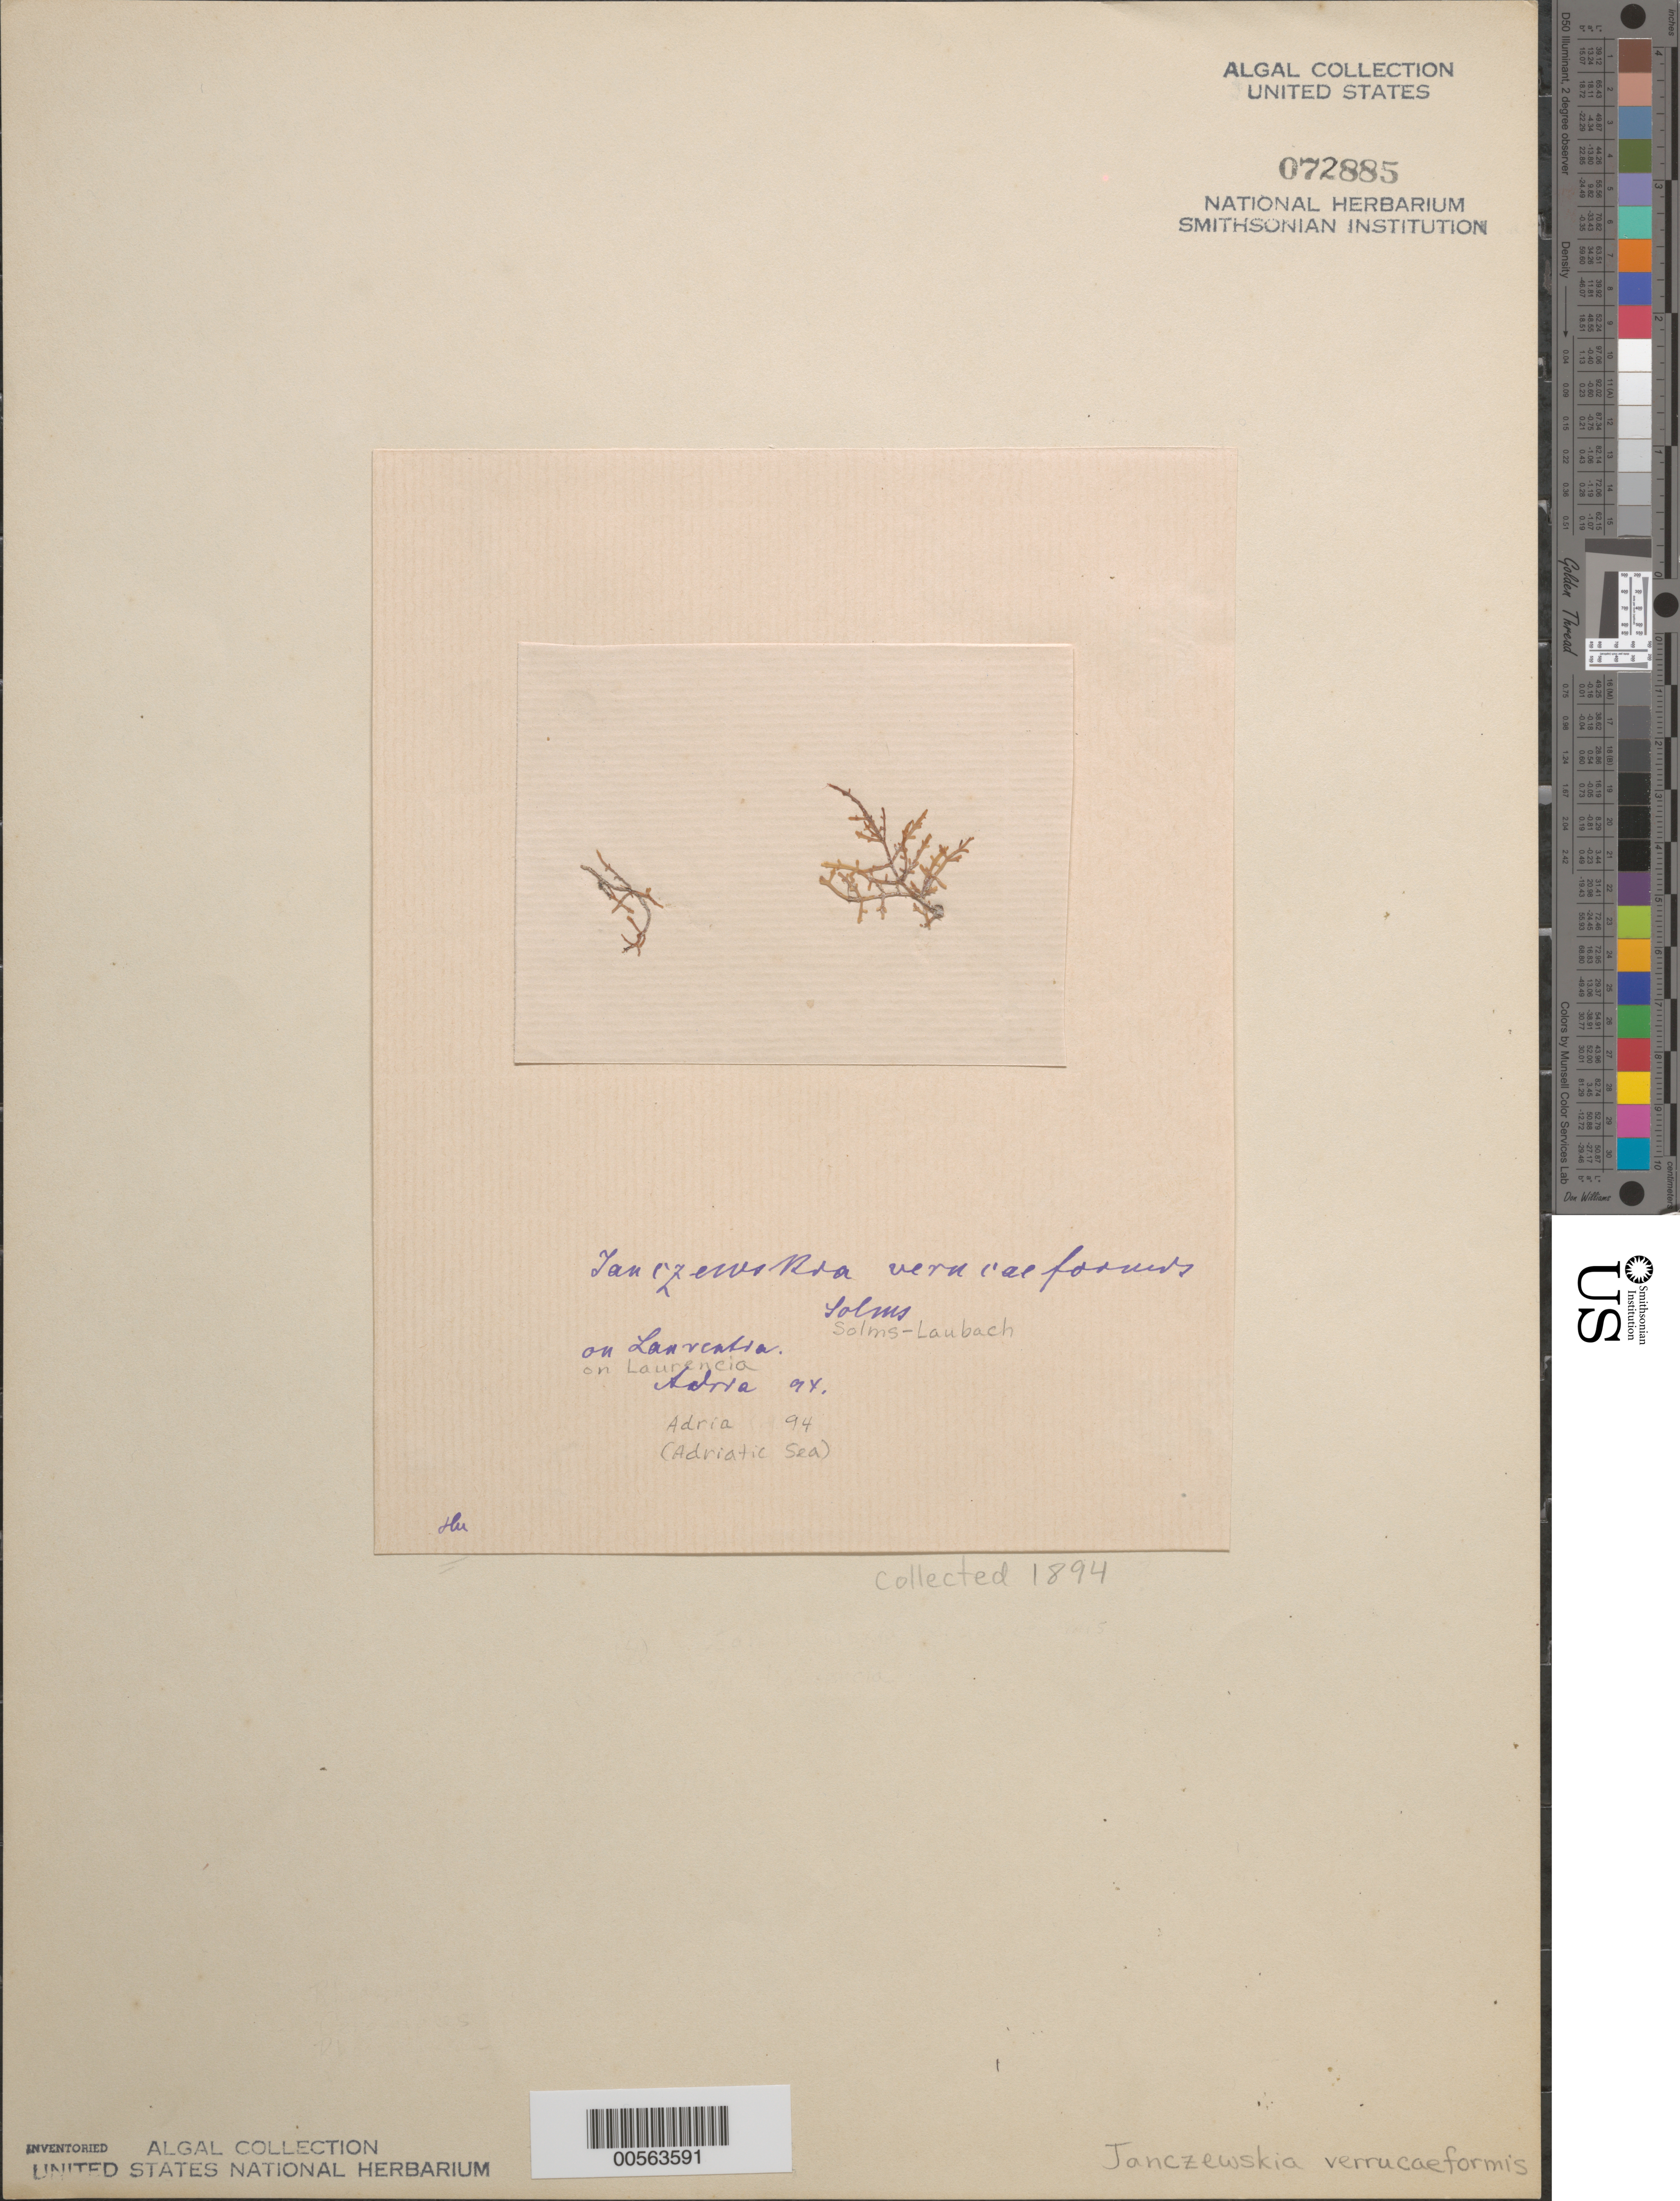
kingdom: Plantae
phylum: Rhodophyta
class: Florideophyceae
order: Ceramiales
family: Rhodomelaceae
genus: Janczewskia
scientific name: Janczewskia verrucaeformis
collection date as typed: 1894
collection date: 1894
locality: Adriatic sea (adria)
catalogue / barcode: US 72885